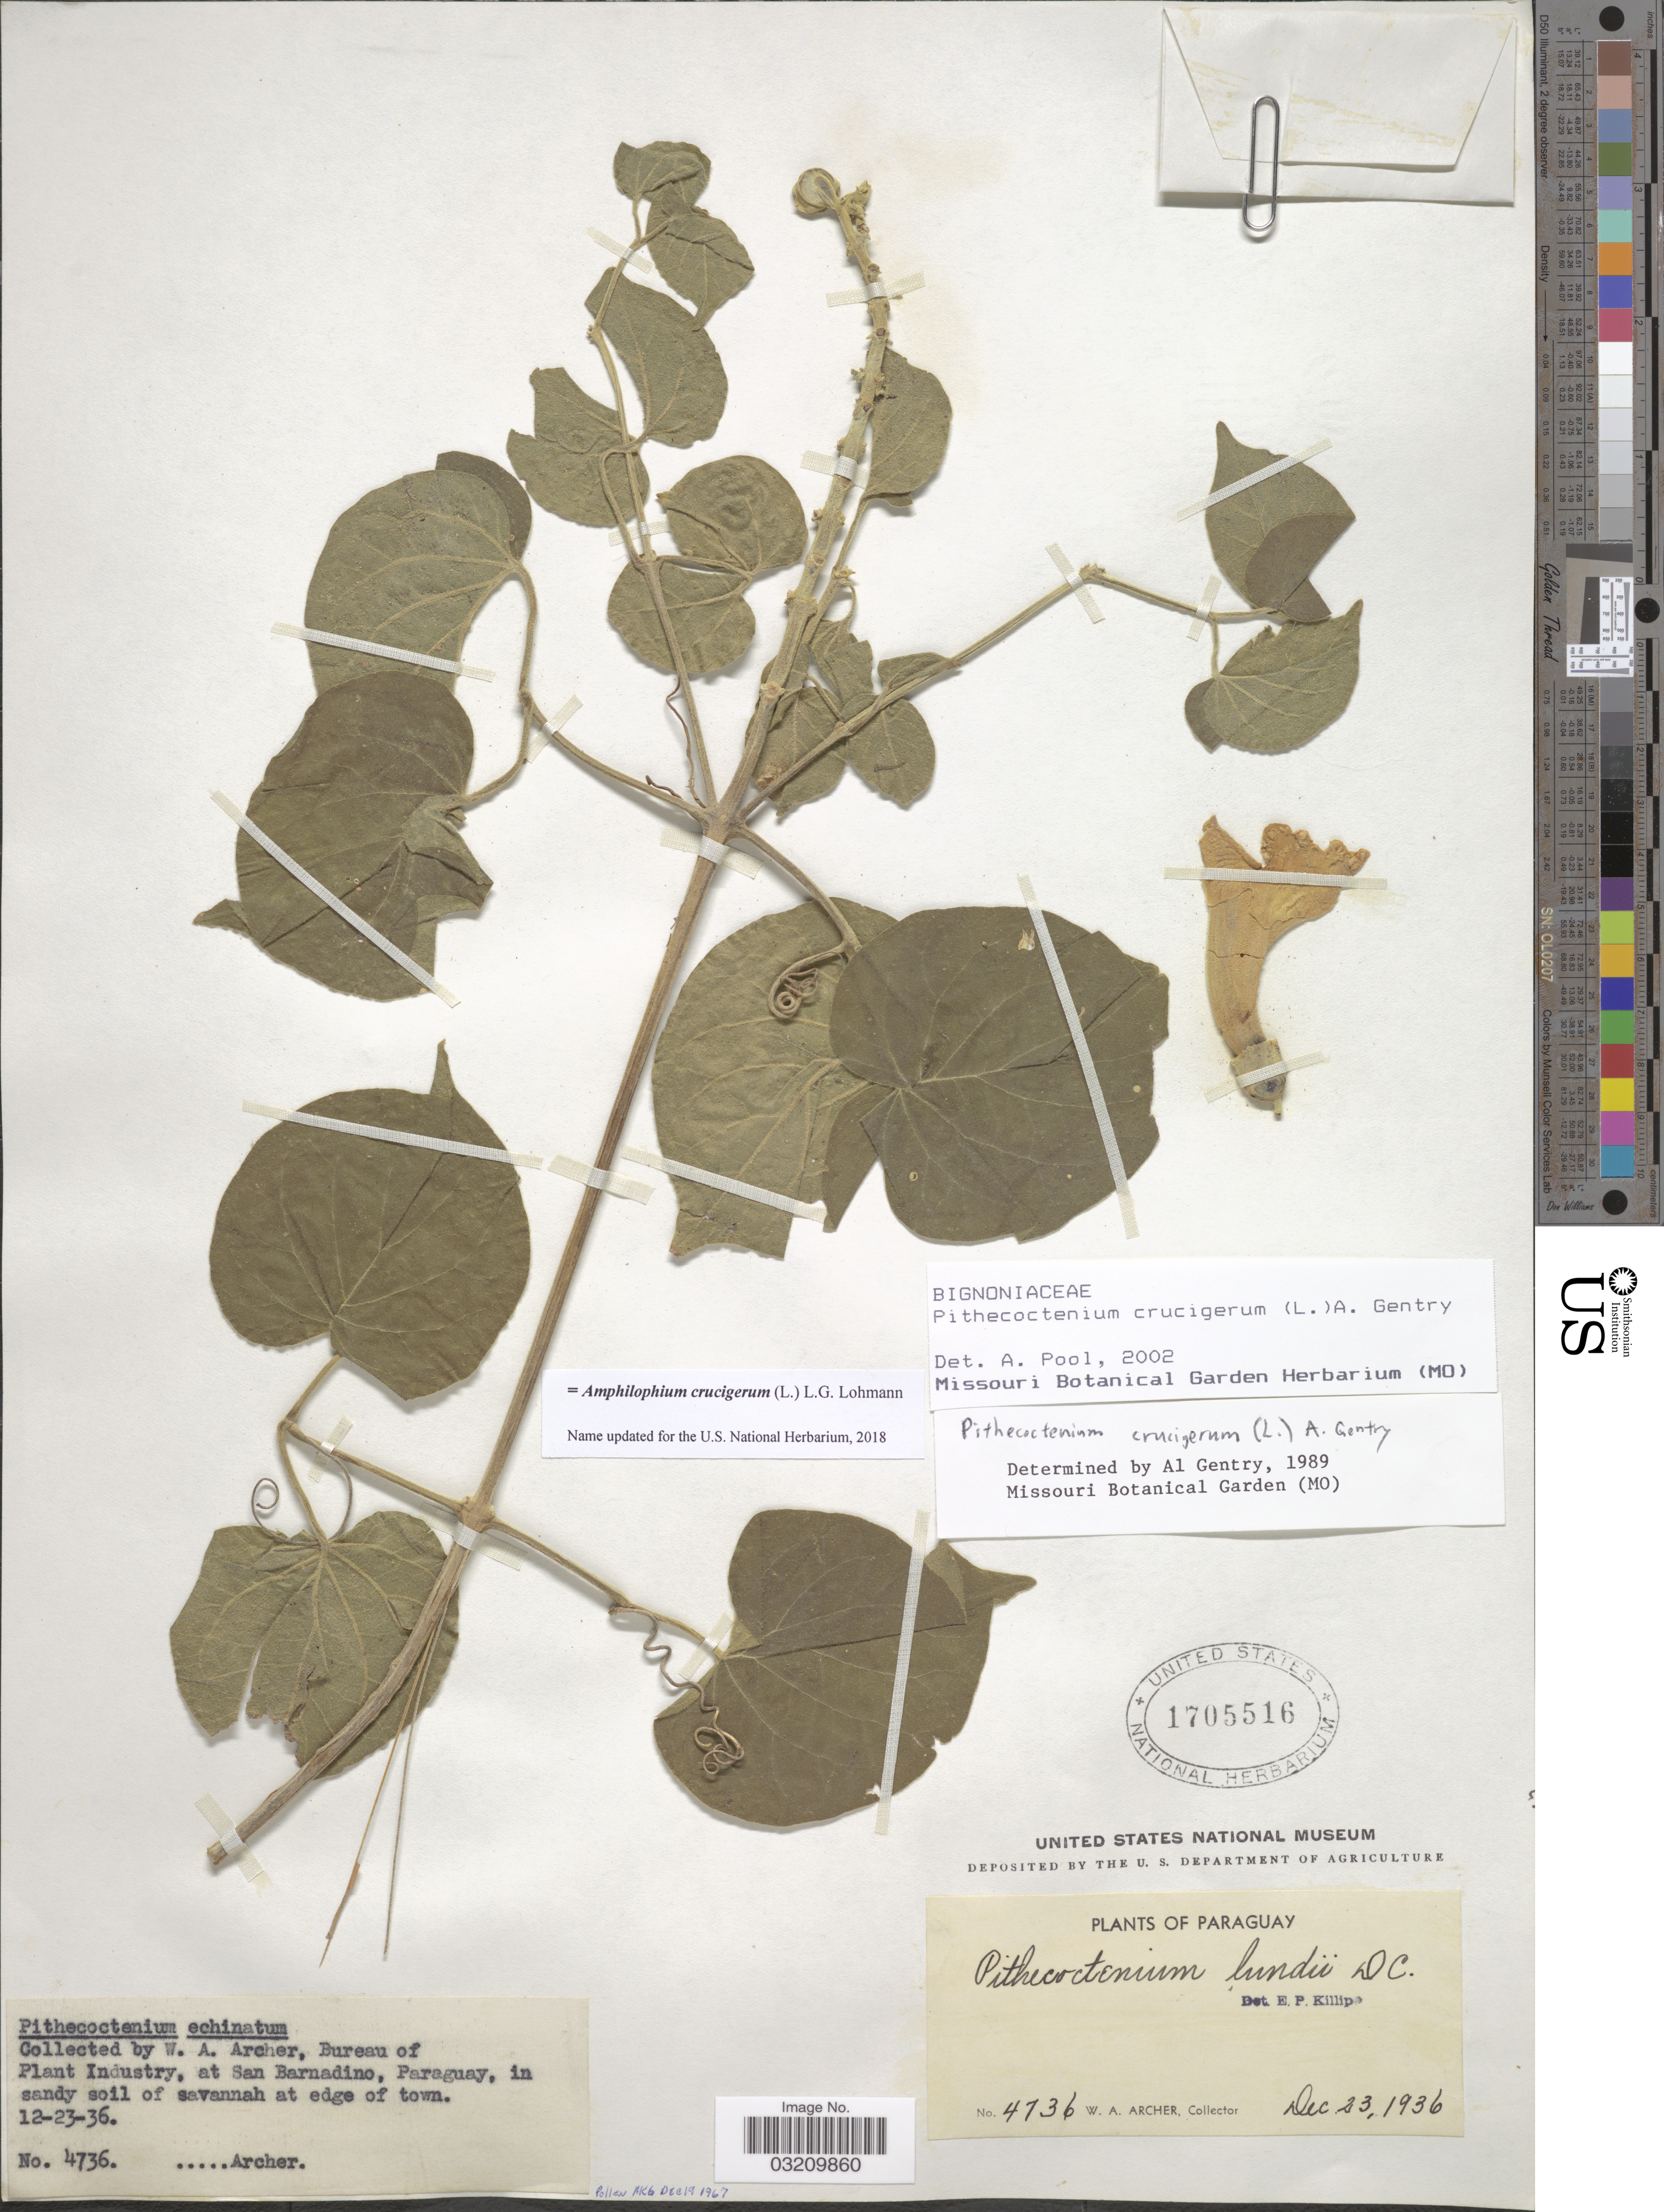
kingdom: Plantae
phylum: Tracheophyta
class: Magnoliopsida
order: Lamiales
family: Bignoniaceae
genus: Amphilophium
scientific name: Amphilophium crucigerum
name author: (L.) L.G. Lohmann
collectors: W. Archer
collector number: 4736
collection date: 1936-12-23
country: Paraguay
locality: At San Bernardino.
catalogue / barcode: US 1705516